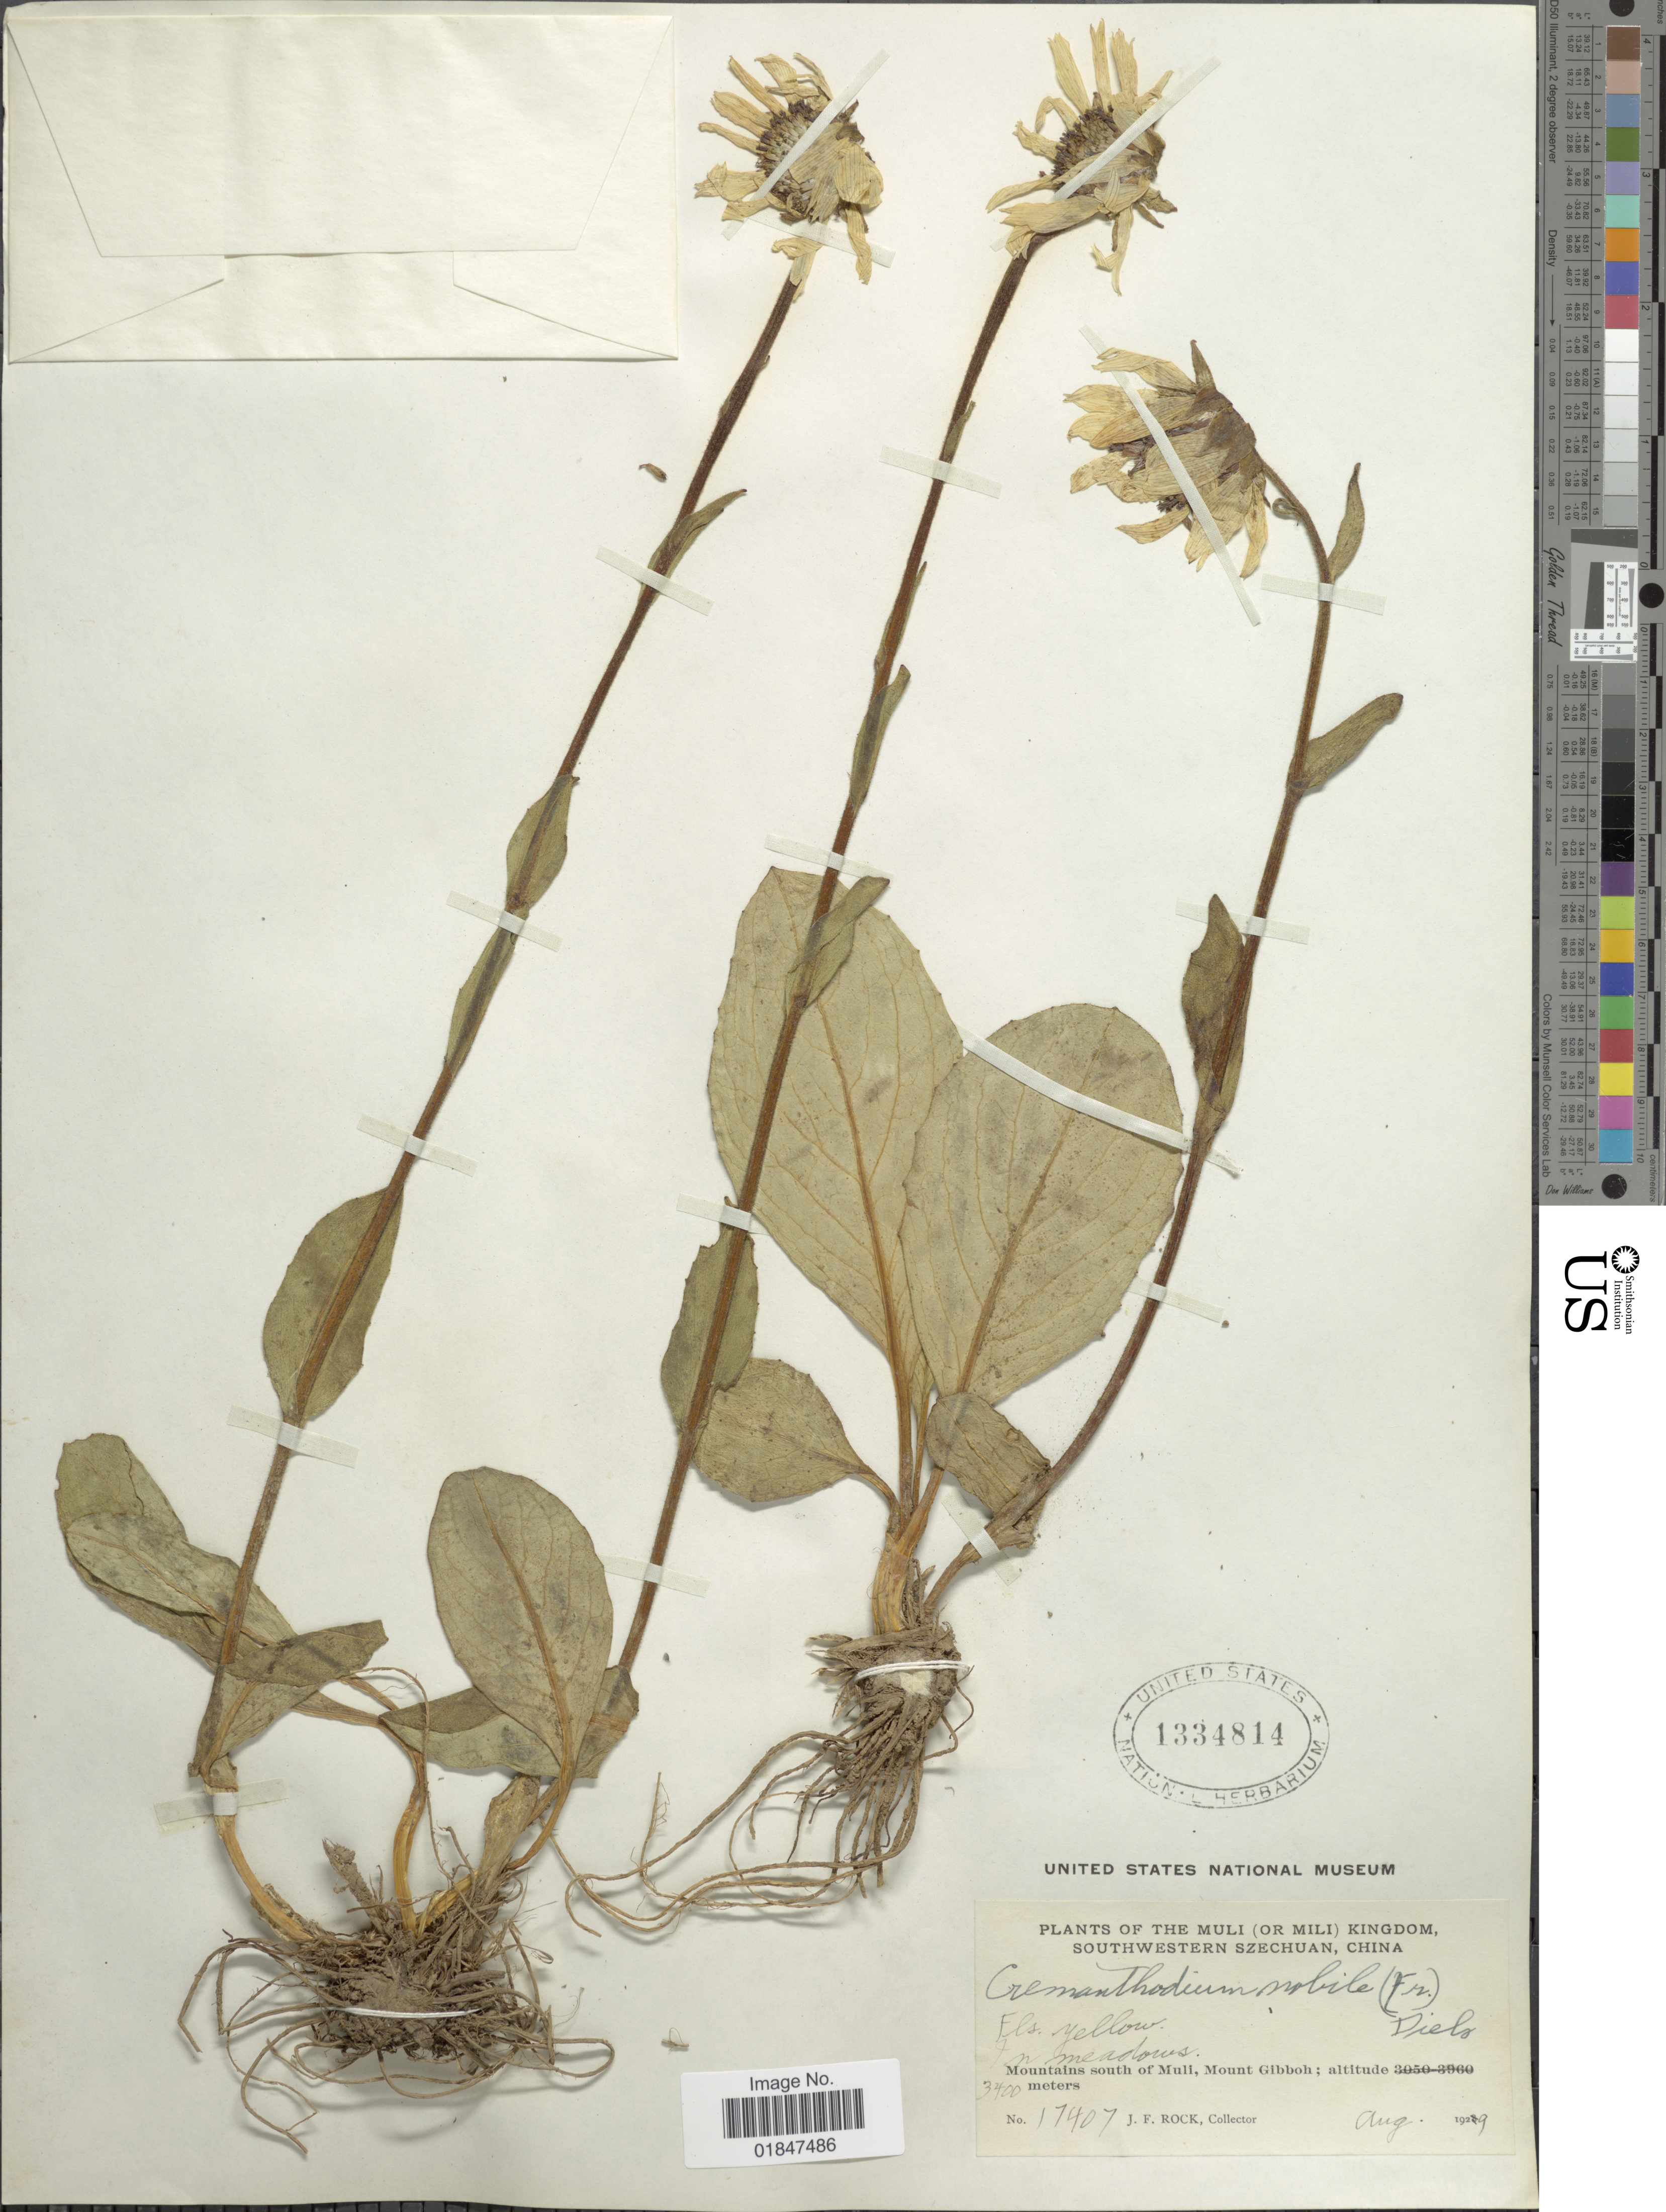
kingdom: Plantae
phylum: Tracheophyta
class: Magnoliopsida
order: Asterales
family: Asteraceae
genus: Cremanthodium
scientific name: Cremanthodium nobile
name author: (Franch.) Diels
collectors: J. Rock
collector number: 17407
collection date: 1929-08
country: China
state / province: Sichuan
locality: The Muli (or Mili) Kingdon, Southwestern Szechuan, Mountains south of Muli, Mount Gibboh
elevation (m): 3400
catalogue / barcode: US 1334814